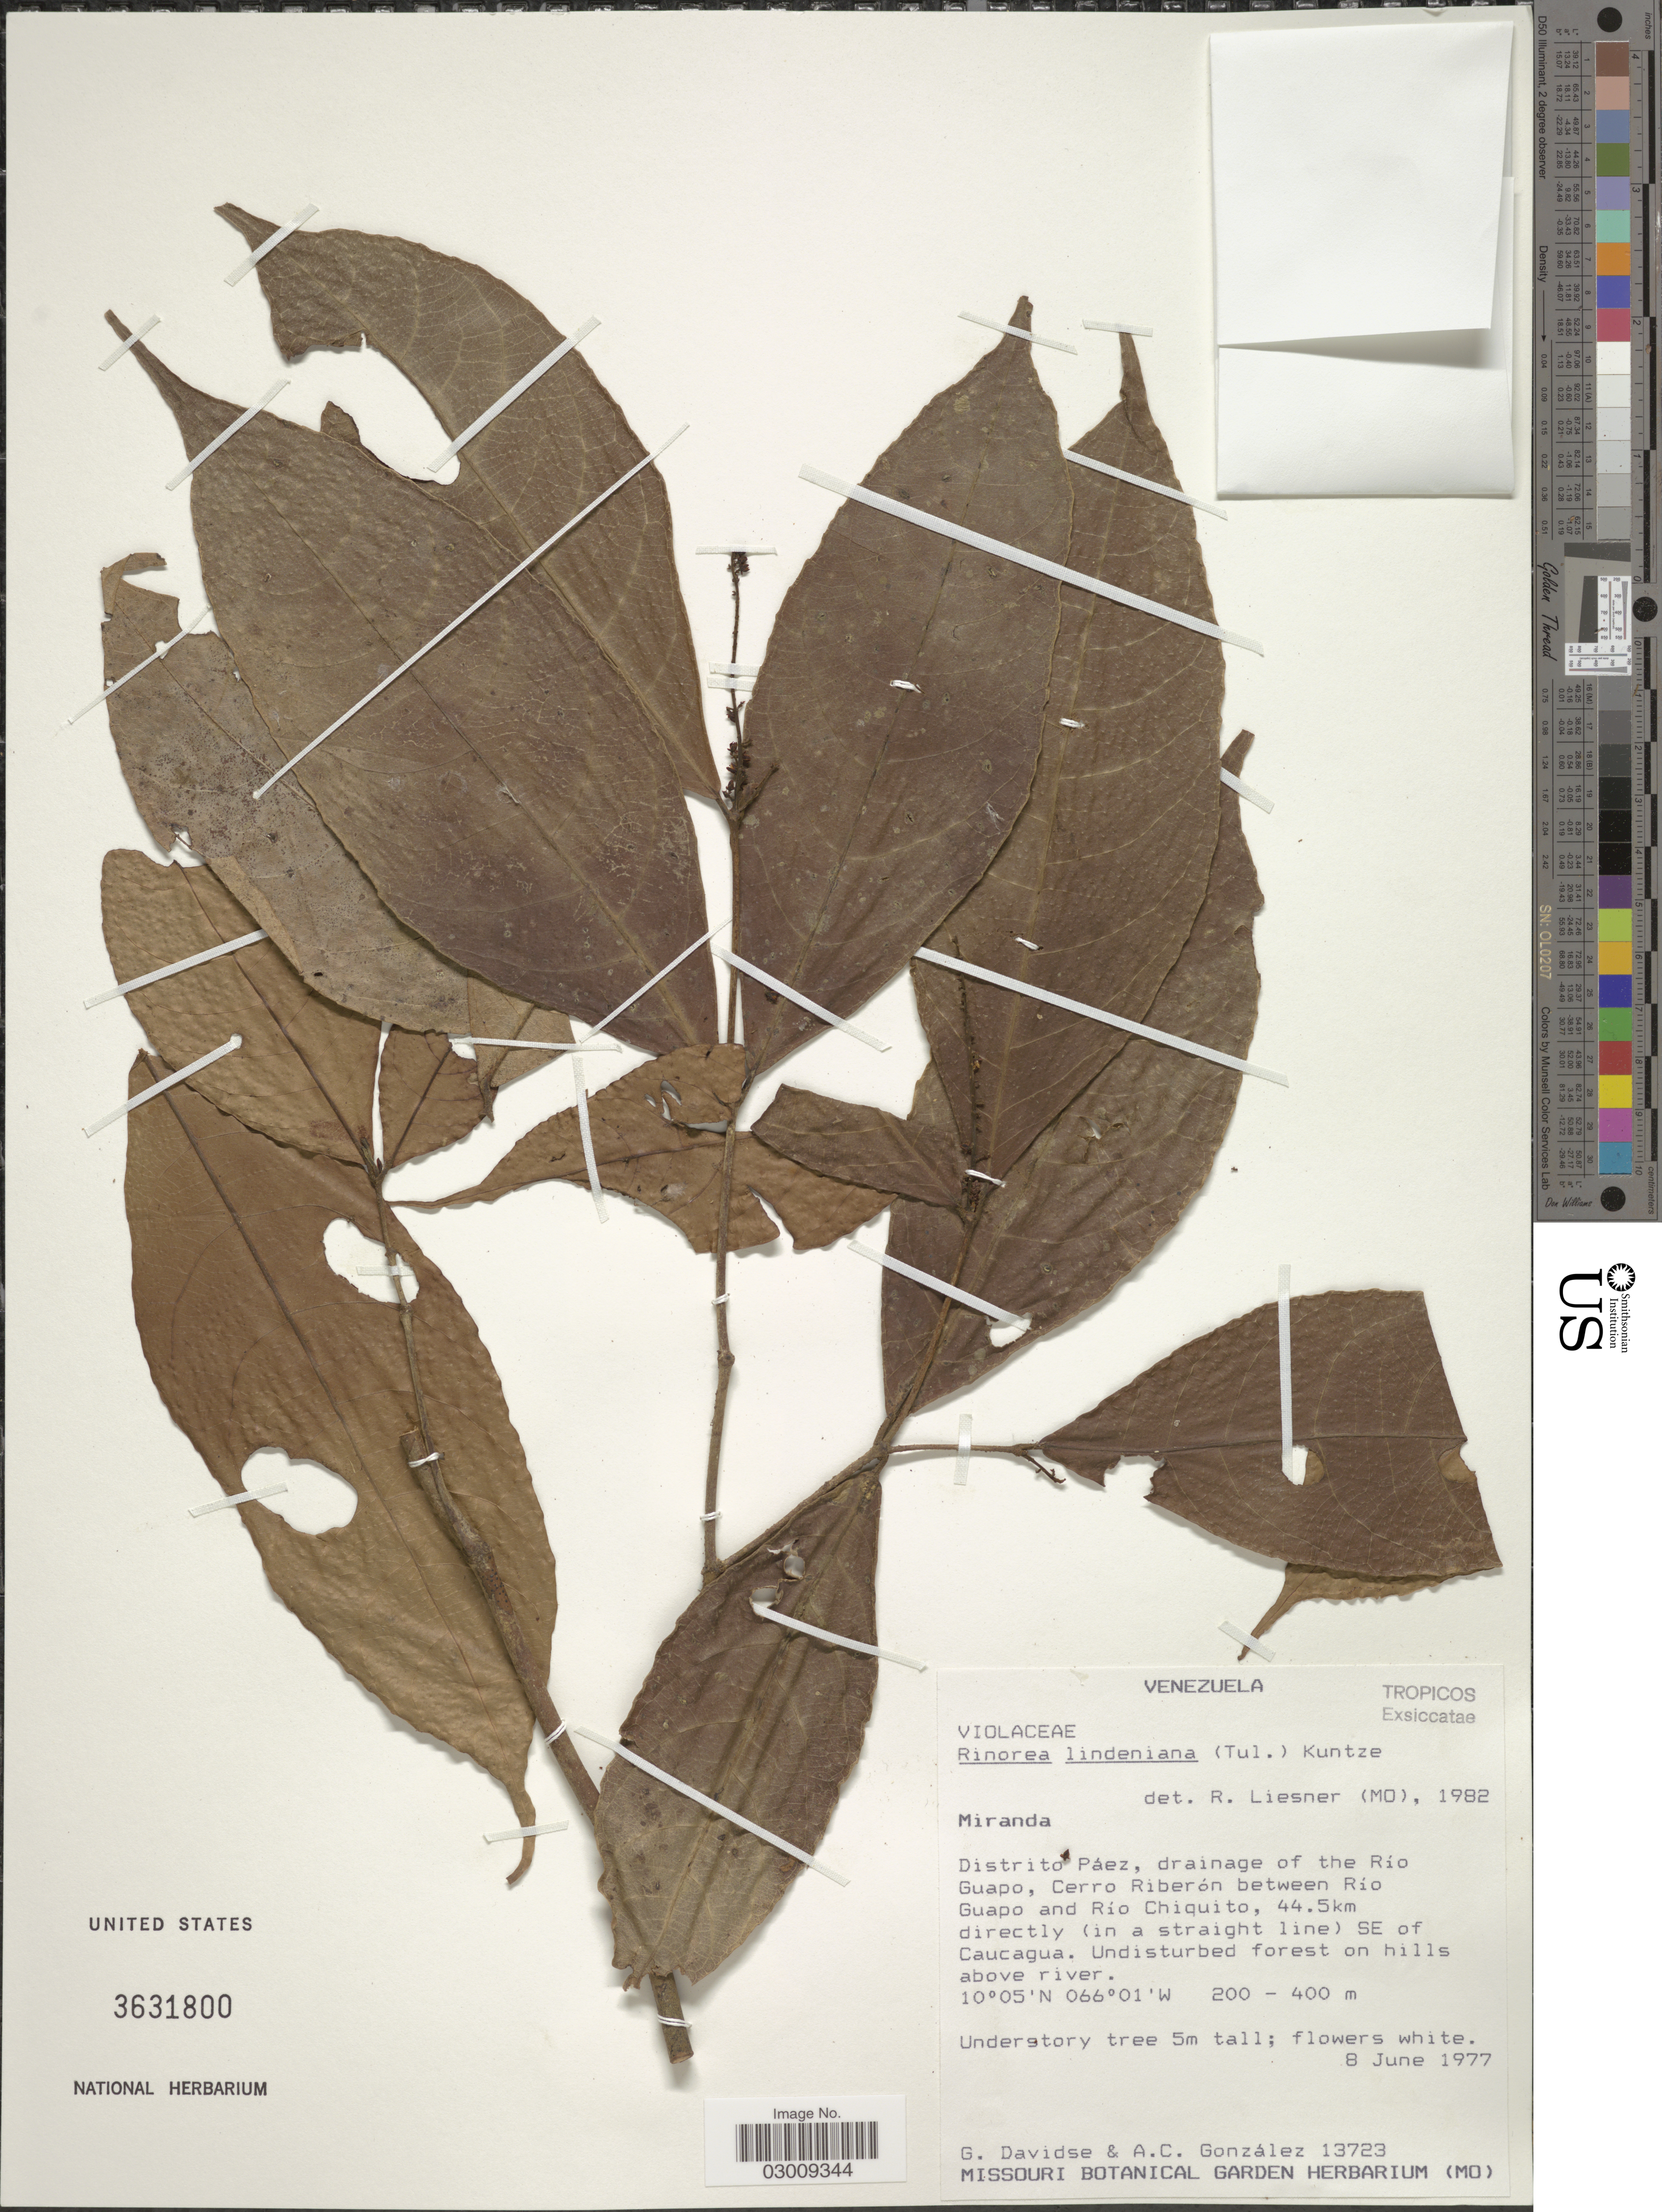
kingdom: Plantae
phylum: Tracheophyta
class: Magnoliopsida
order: Malpighiales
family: Violaceae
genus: Rinorea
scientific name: Rinorea lindeniana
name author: (Tul.) Kuntze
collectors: G. Davidse & A. C. González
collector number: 13723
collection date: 1977-06-08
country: Venezuela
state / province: Miranda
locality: Distrito Páez, drainage of the Río Guapo, Cerro Riberón between Río Guapo and Río Chiquito, 44.5 km directly (in a straight line) SE of Caucagua.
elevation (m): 200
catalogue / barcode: US 3631800